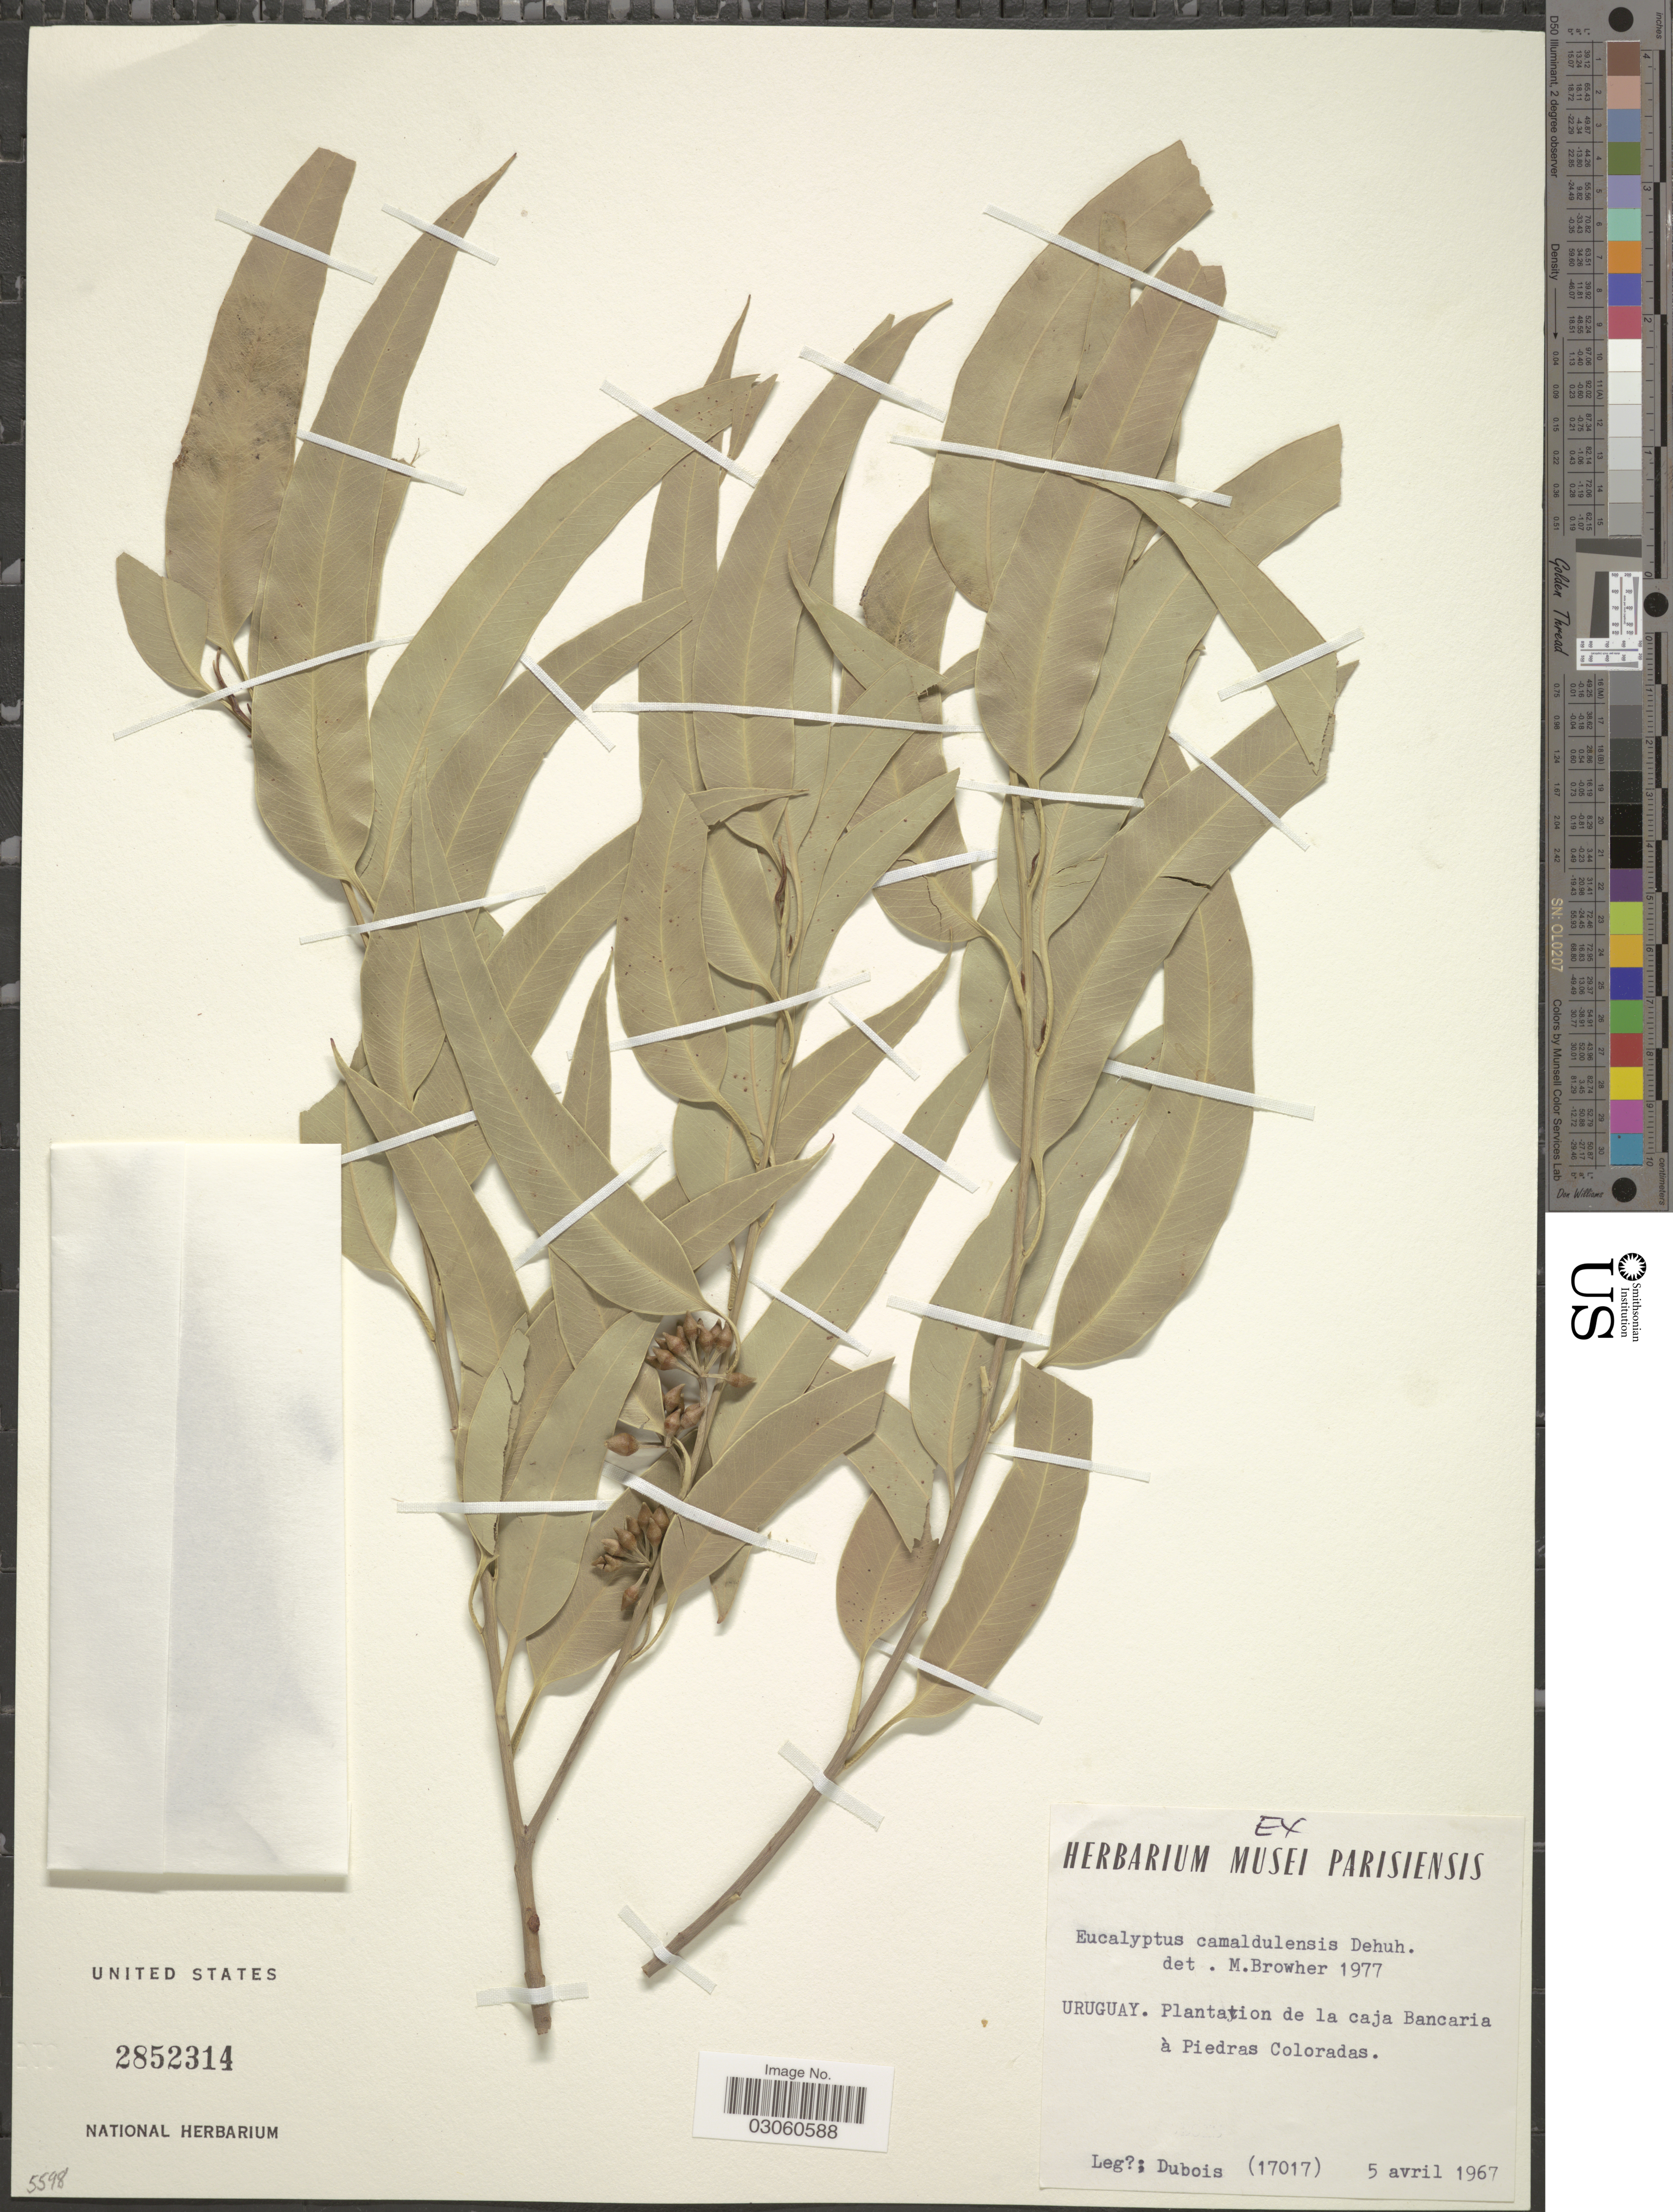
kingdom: Plantae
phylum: Tracheophyta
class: Magnoliopsida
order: Myrtales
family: Myrtaceae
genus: Eucalyptus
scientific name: Eucalyptus camaldulensis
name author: Dehnh.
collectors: -. Dubois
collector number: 17017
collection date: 1967-04-05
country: Uruguay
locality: Plantation de la caja Bancaria à Piedras Coloradas.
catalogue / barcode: US 2852314